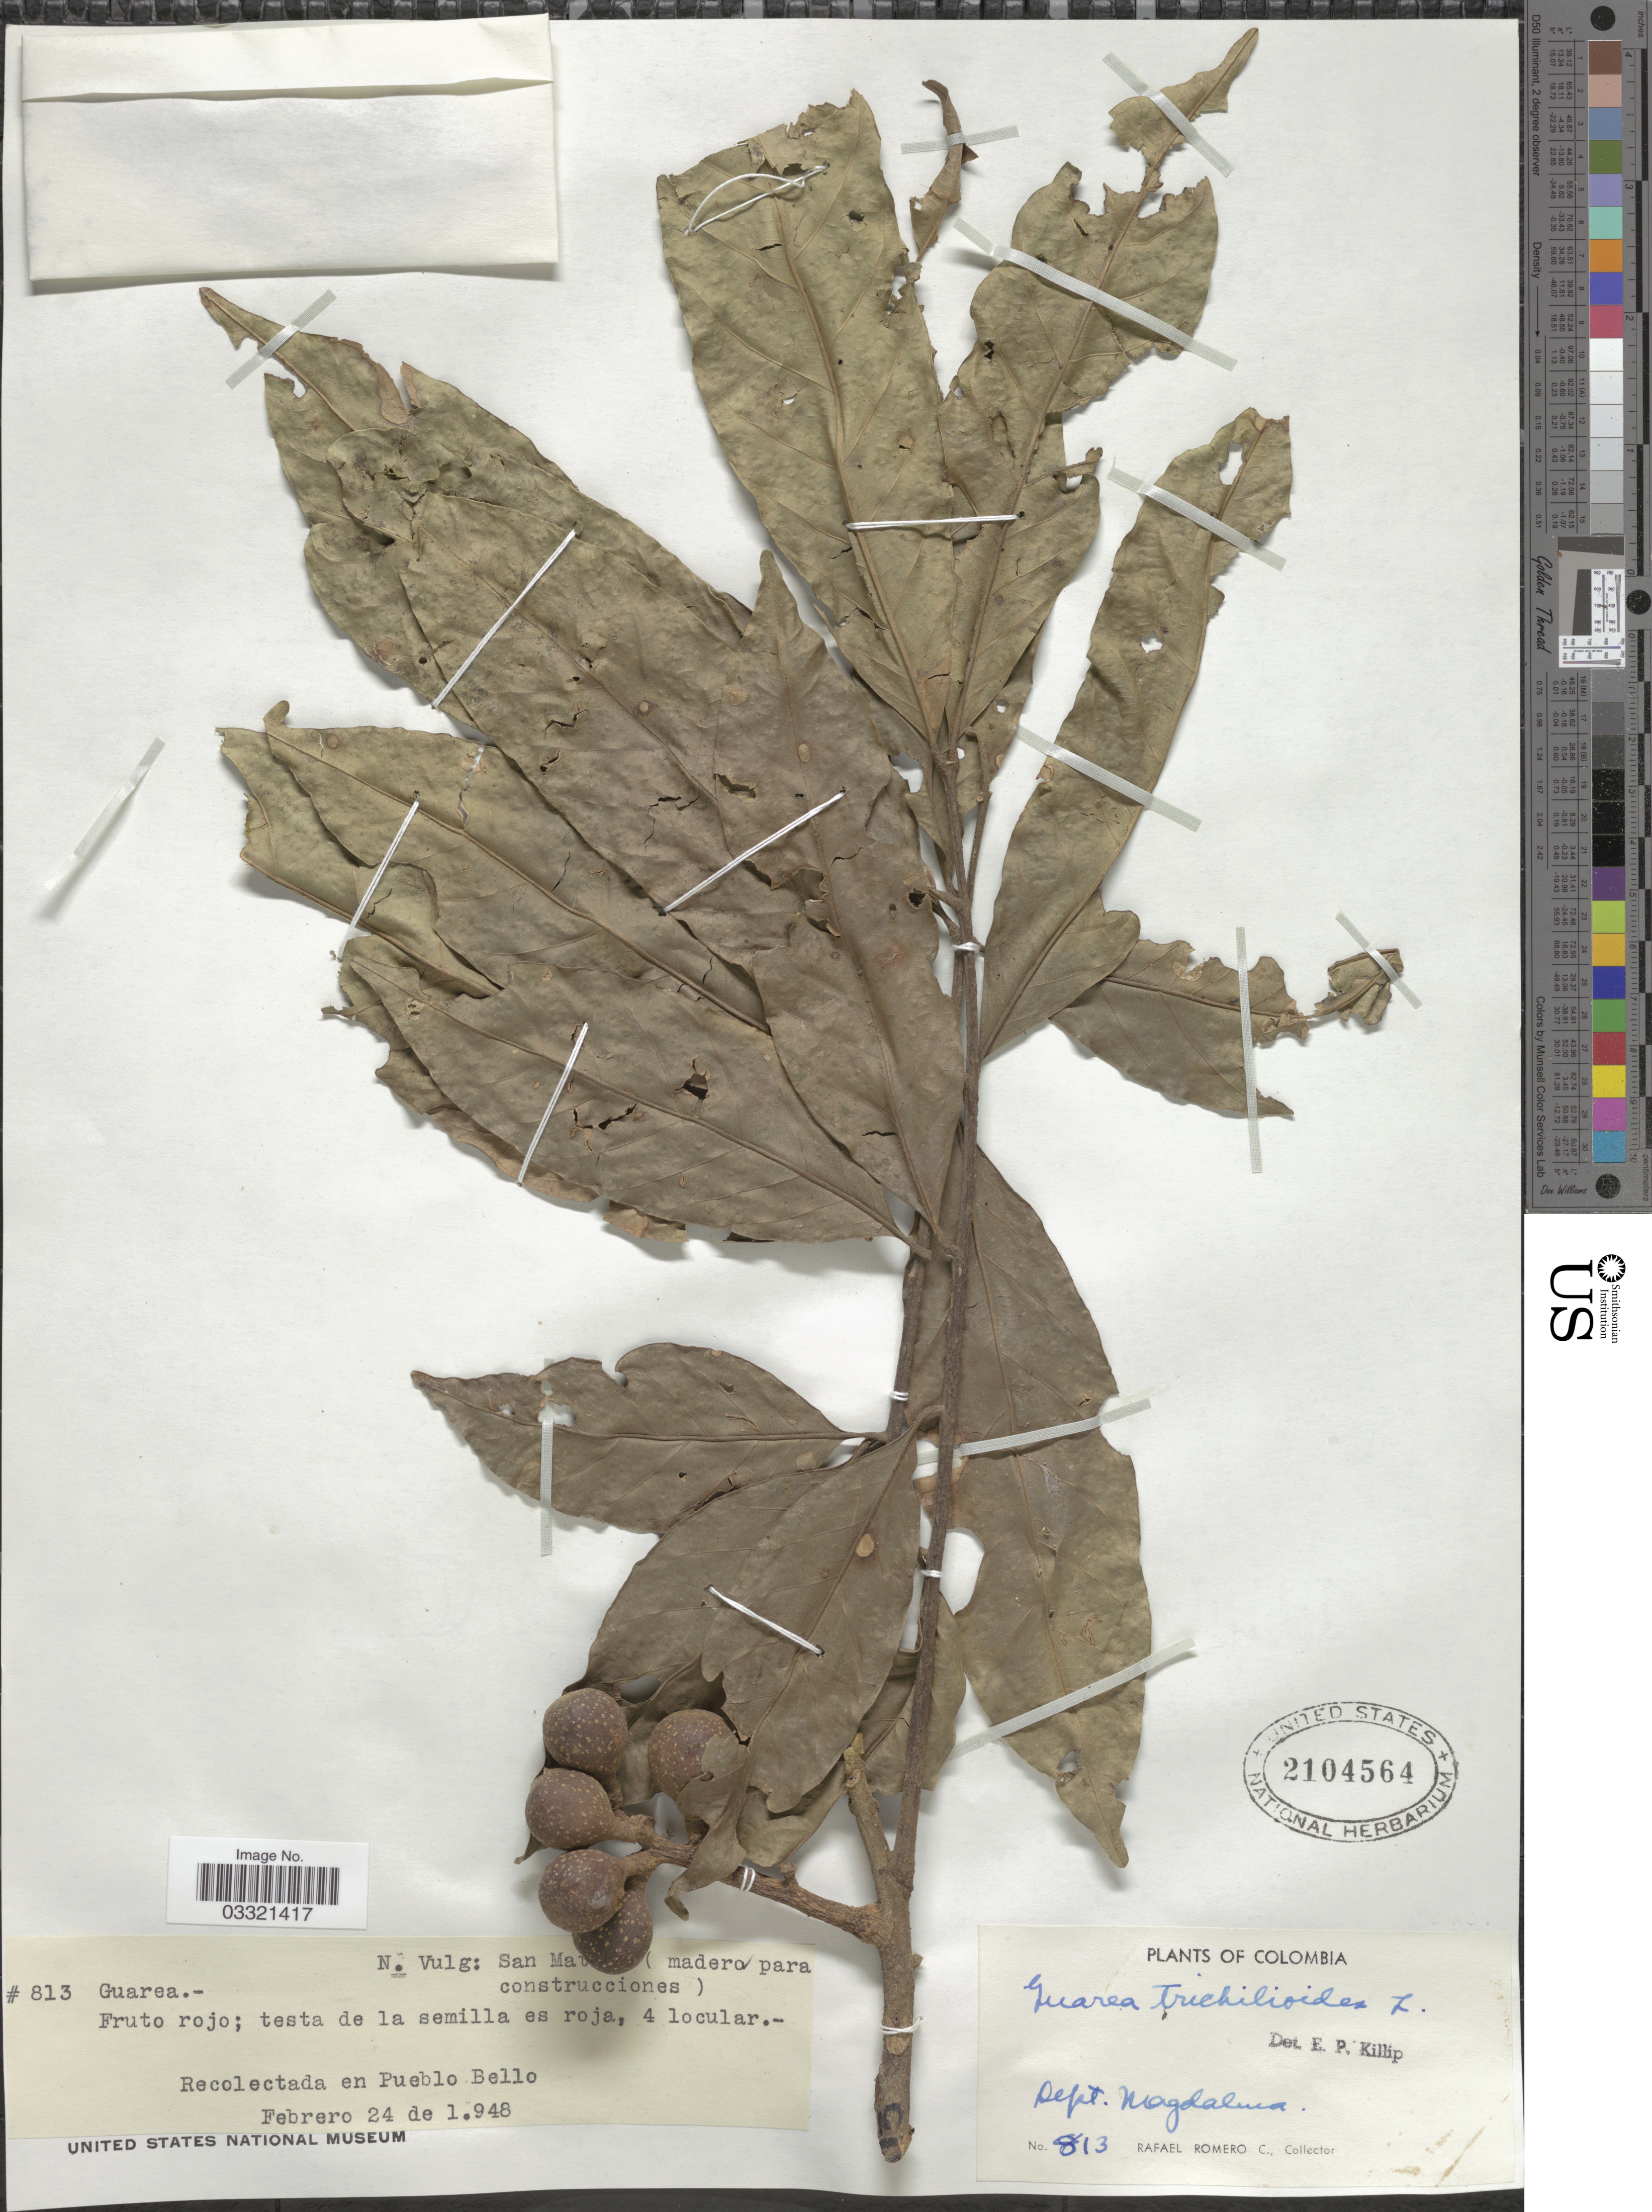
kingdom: Plantae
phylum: Tracheophyta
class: Magnoliopsida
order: Sapindales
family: Meliaceae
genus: Guarea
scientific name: Guarea guidonia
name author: (L.) Sleumer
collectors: R. Romero Castañeda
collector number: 813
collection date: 1948-02-24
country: Colombia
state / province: Magdalena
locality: Dept. Magdalena. Recolectada en Pueblo Bello.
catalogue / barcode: US 2104564